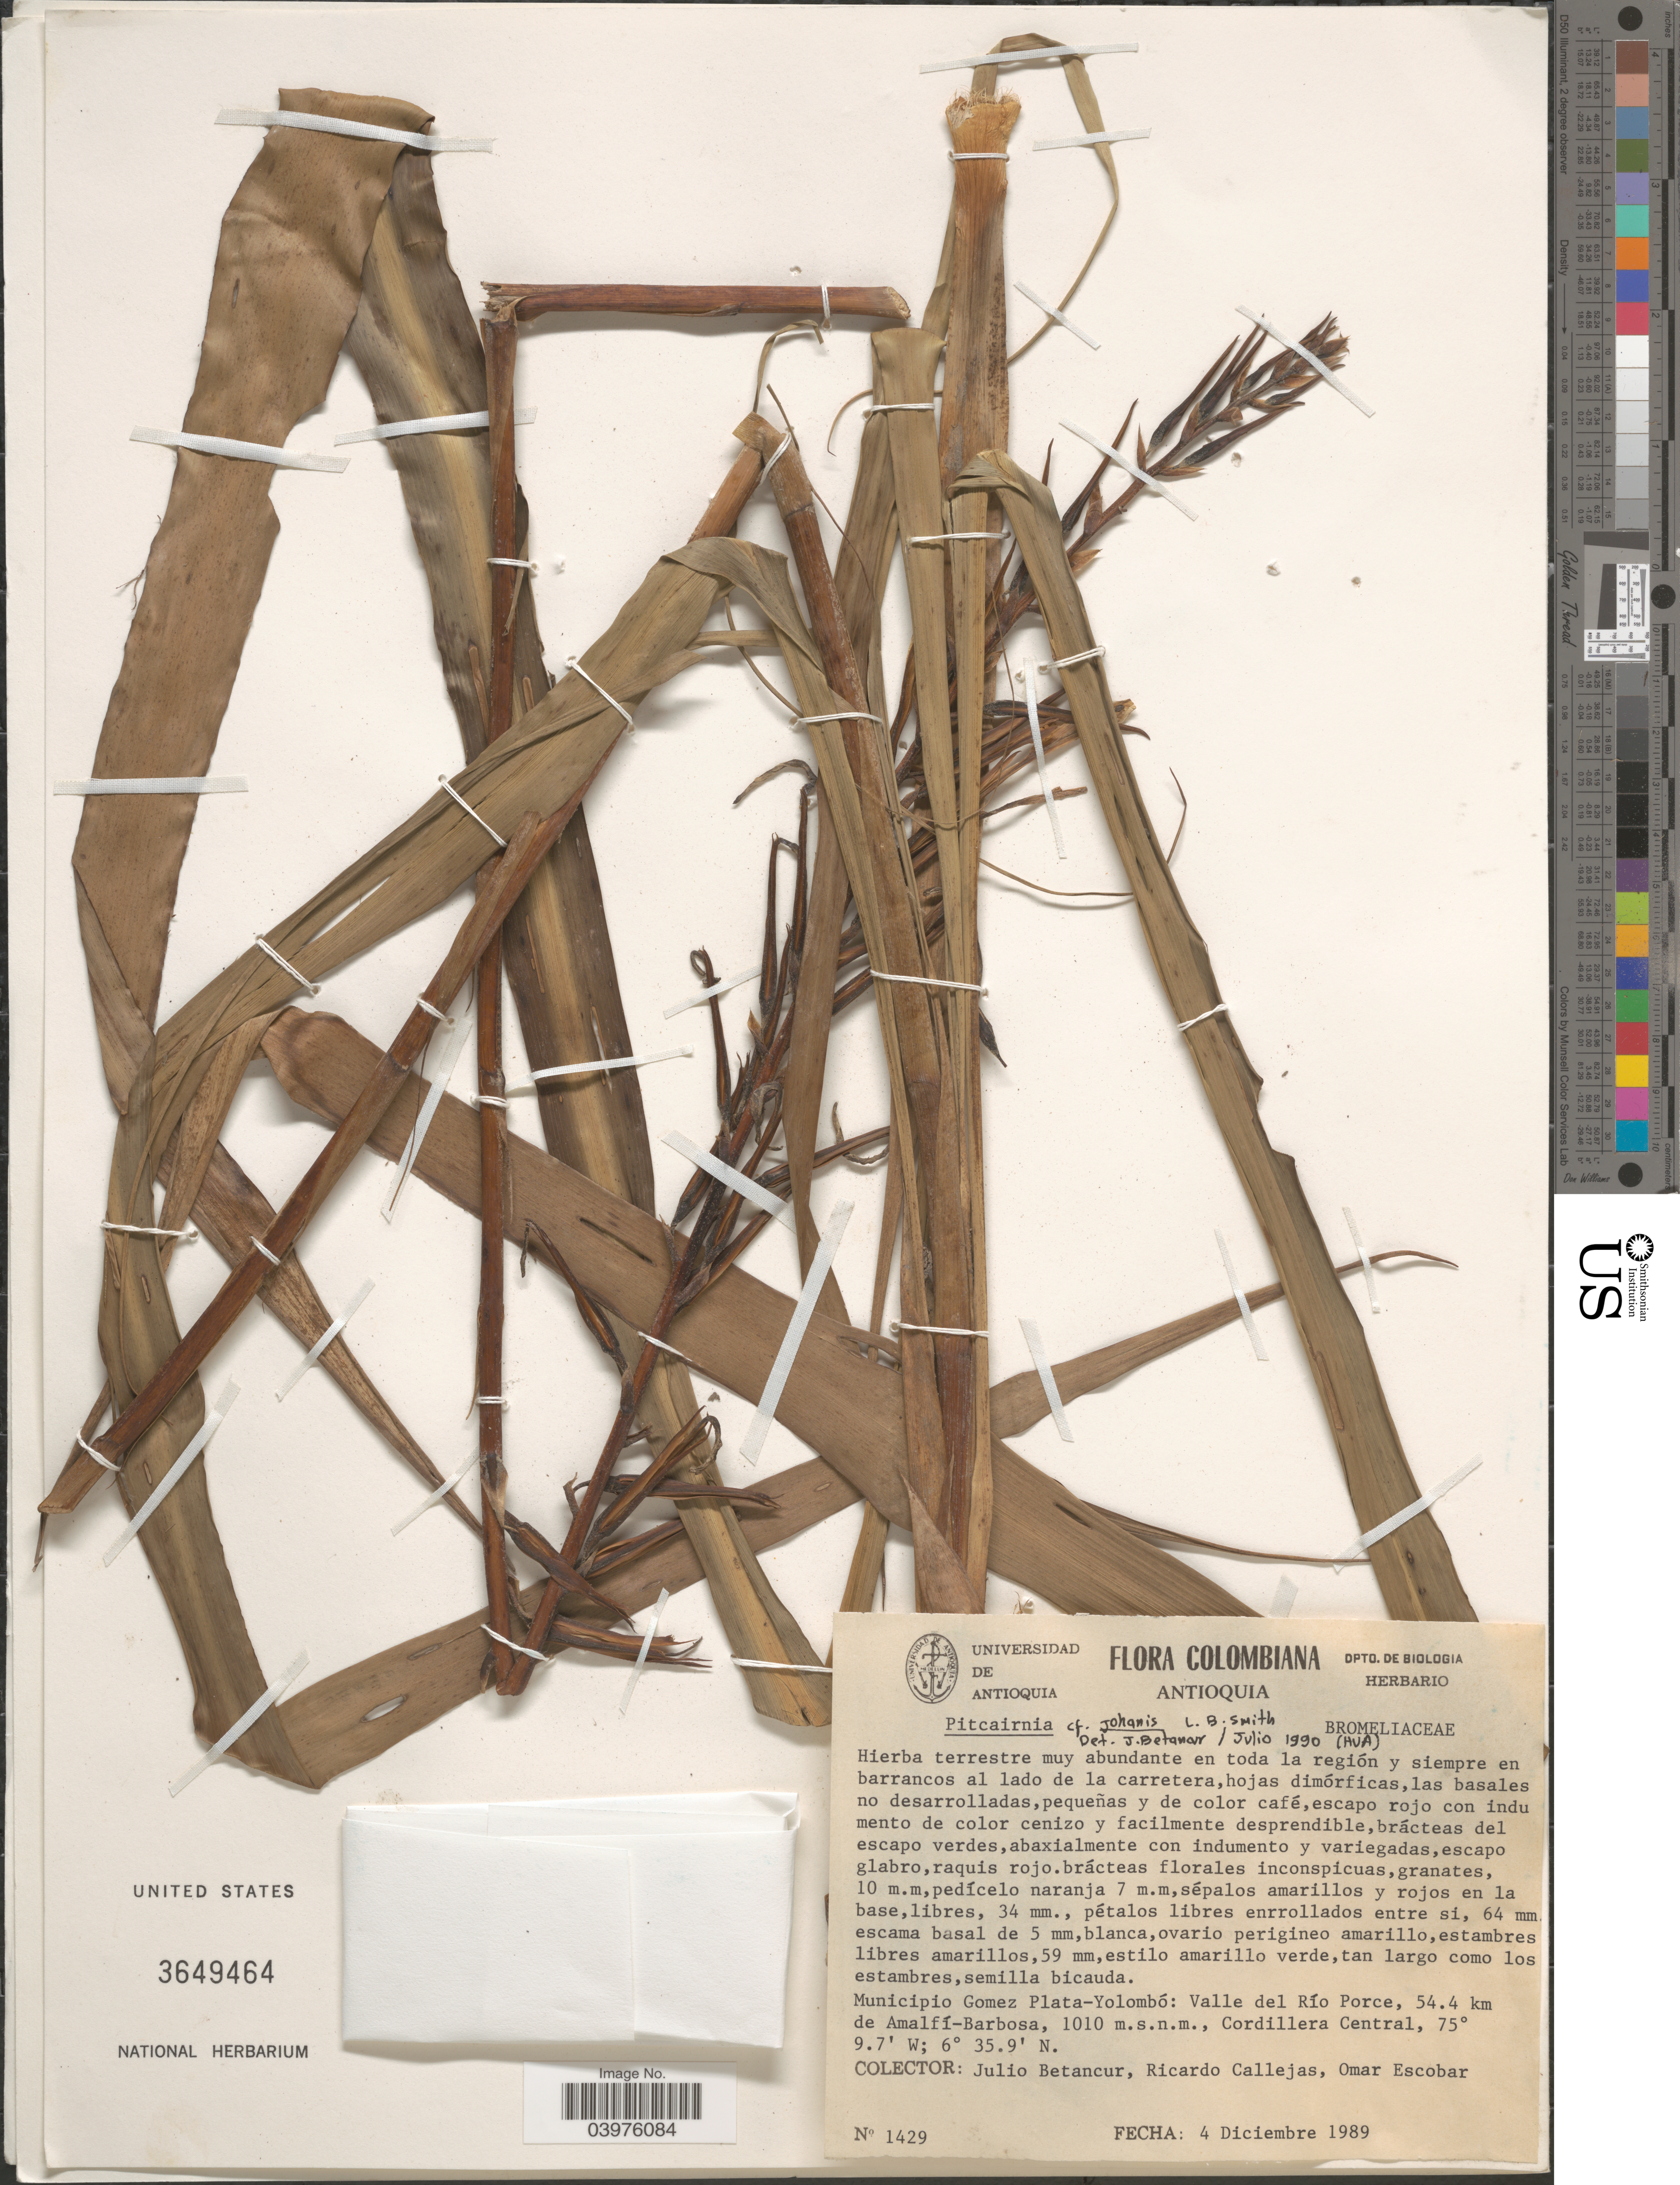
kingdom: Plantae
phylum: Tracheophyta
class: Liliopsida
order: Poales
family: Bromeliaceae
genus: Pitcairnia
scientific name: Pitcairnia johannis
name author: L.B. Sm.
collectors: J. Betancur, R. Callejas & O. D. Escobar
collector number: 1429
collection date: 1989-12-04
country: Colombia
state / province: Antioquia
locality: En toda la región y siempre en barrancos al lado de la carretera. Municipio Gomez Plata-Yolombó: Valle del Río Porce, 54.4 km de Amalfí-Barbosa, Cordillera Central.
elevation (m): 1010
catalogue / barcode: US 3649464